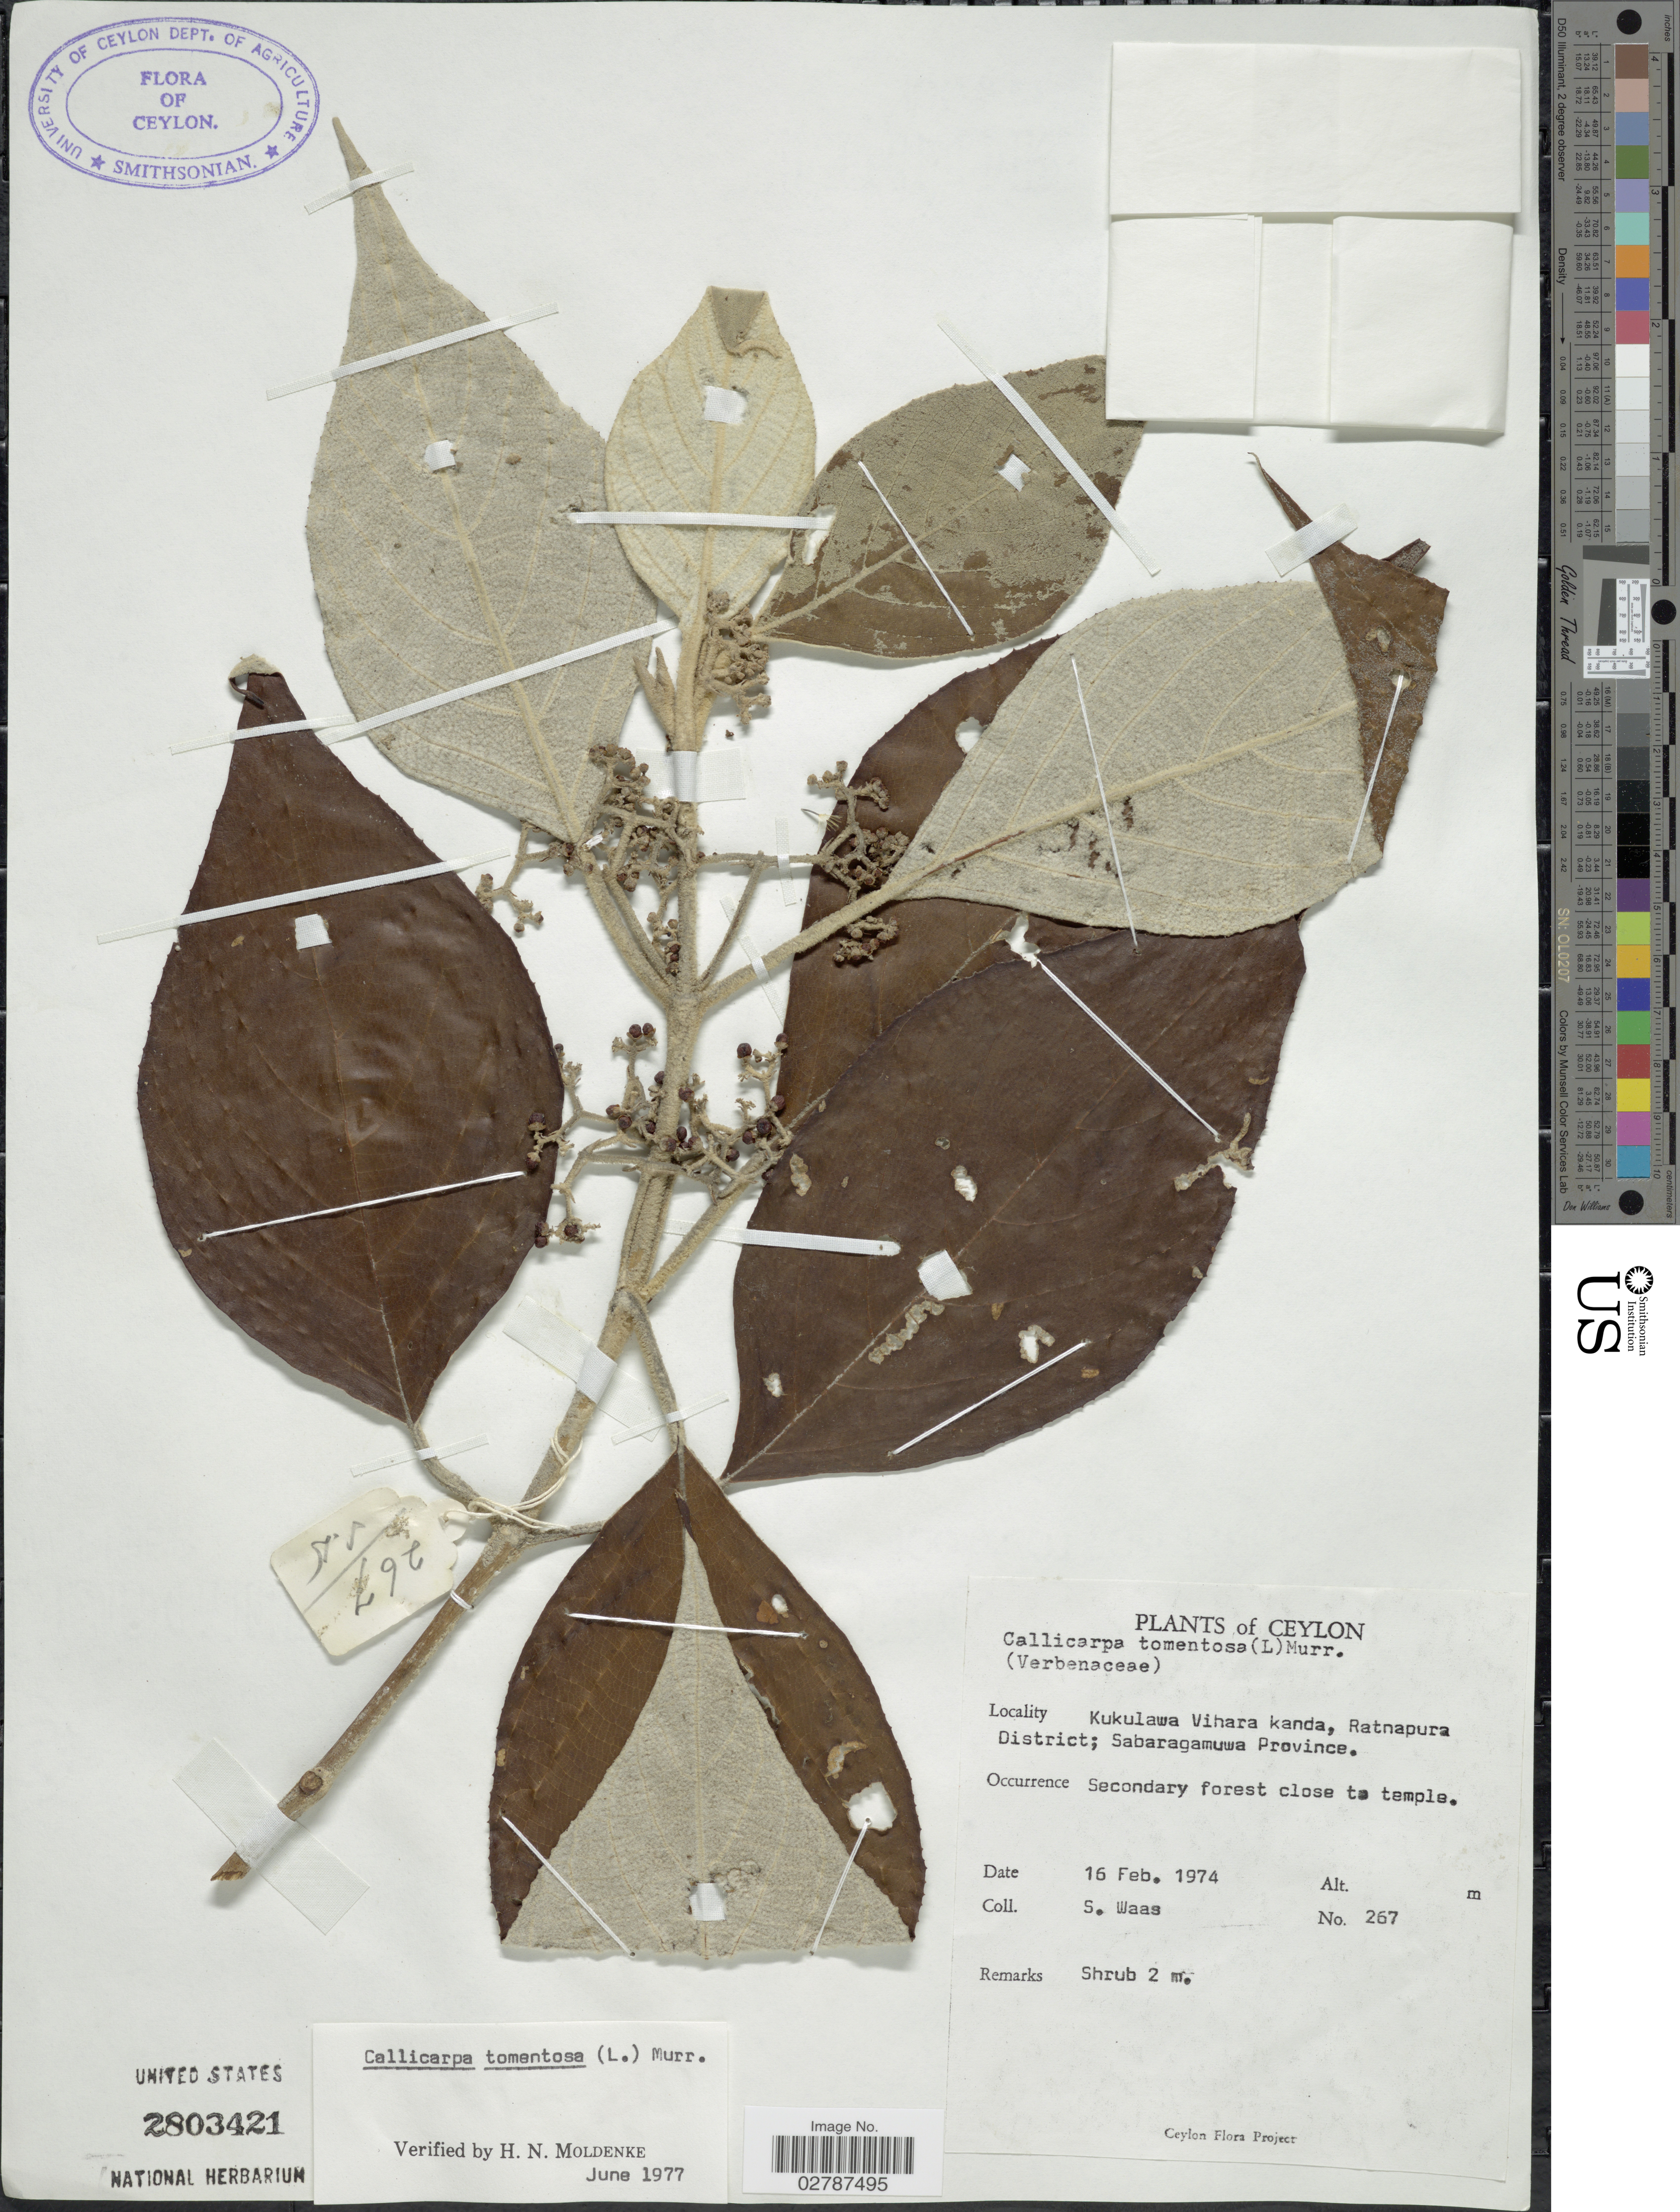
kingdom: Plantae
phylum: Tracheophyta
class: Magnoliopsida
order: Lamiales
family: Lamiaceae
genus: Callicarpa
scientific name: Callicarpa tomentosa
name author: (L.) L.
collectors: S. Waas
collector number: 267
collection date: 1974-02-16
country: Sri Lanka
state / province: Sabaragamuwa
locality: Ceylon. Kukulawa Vihara kanda, Ratnapura District; Sabaragamuwa Province.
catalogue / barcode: US 2803421